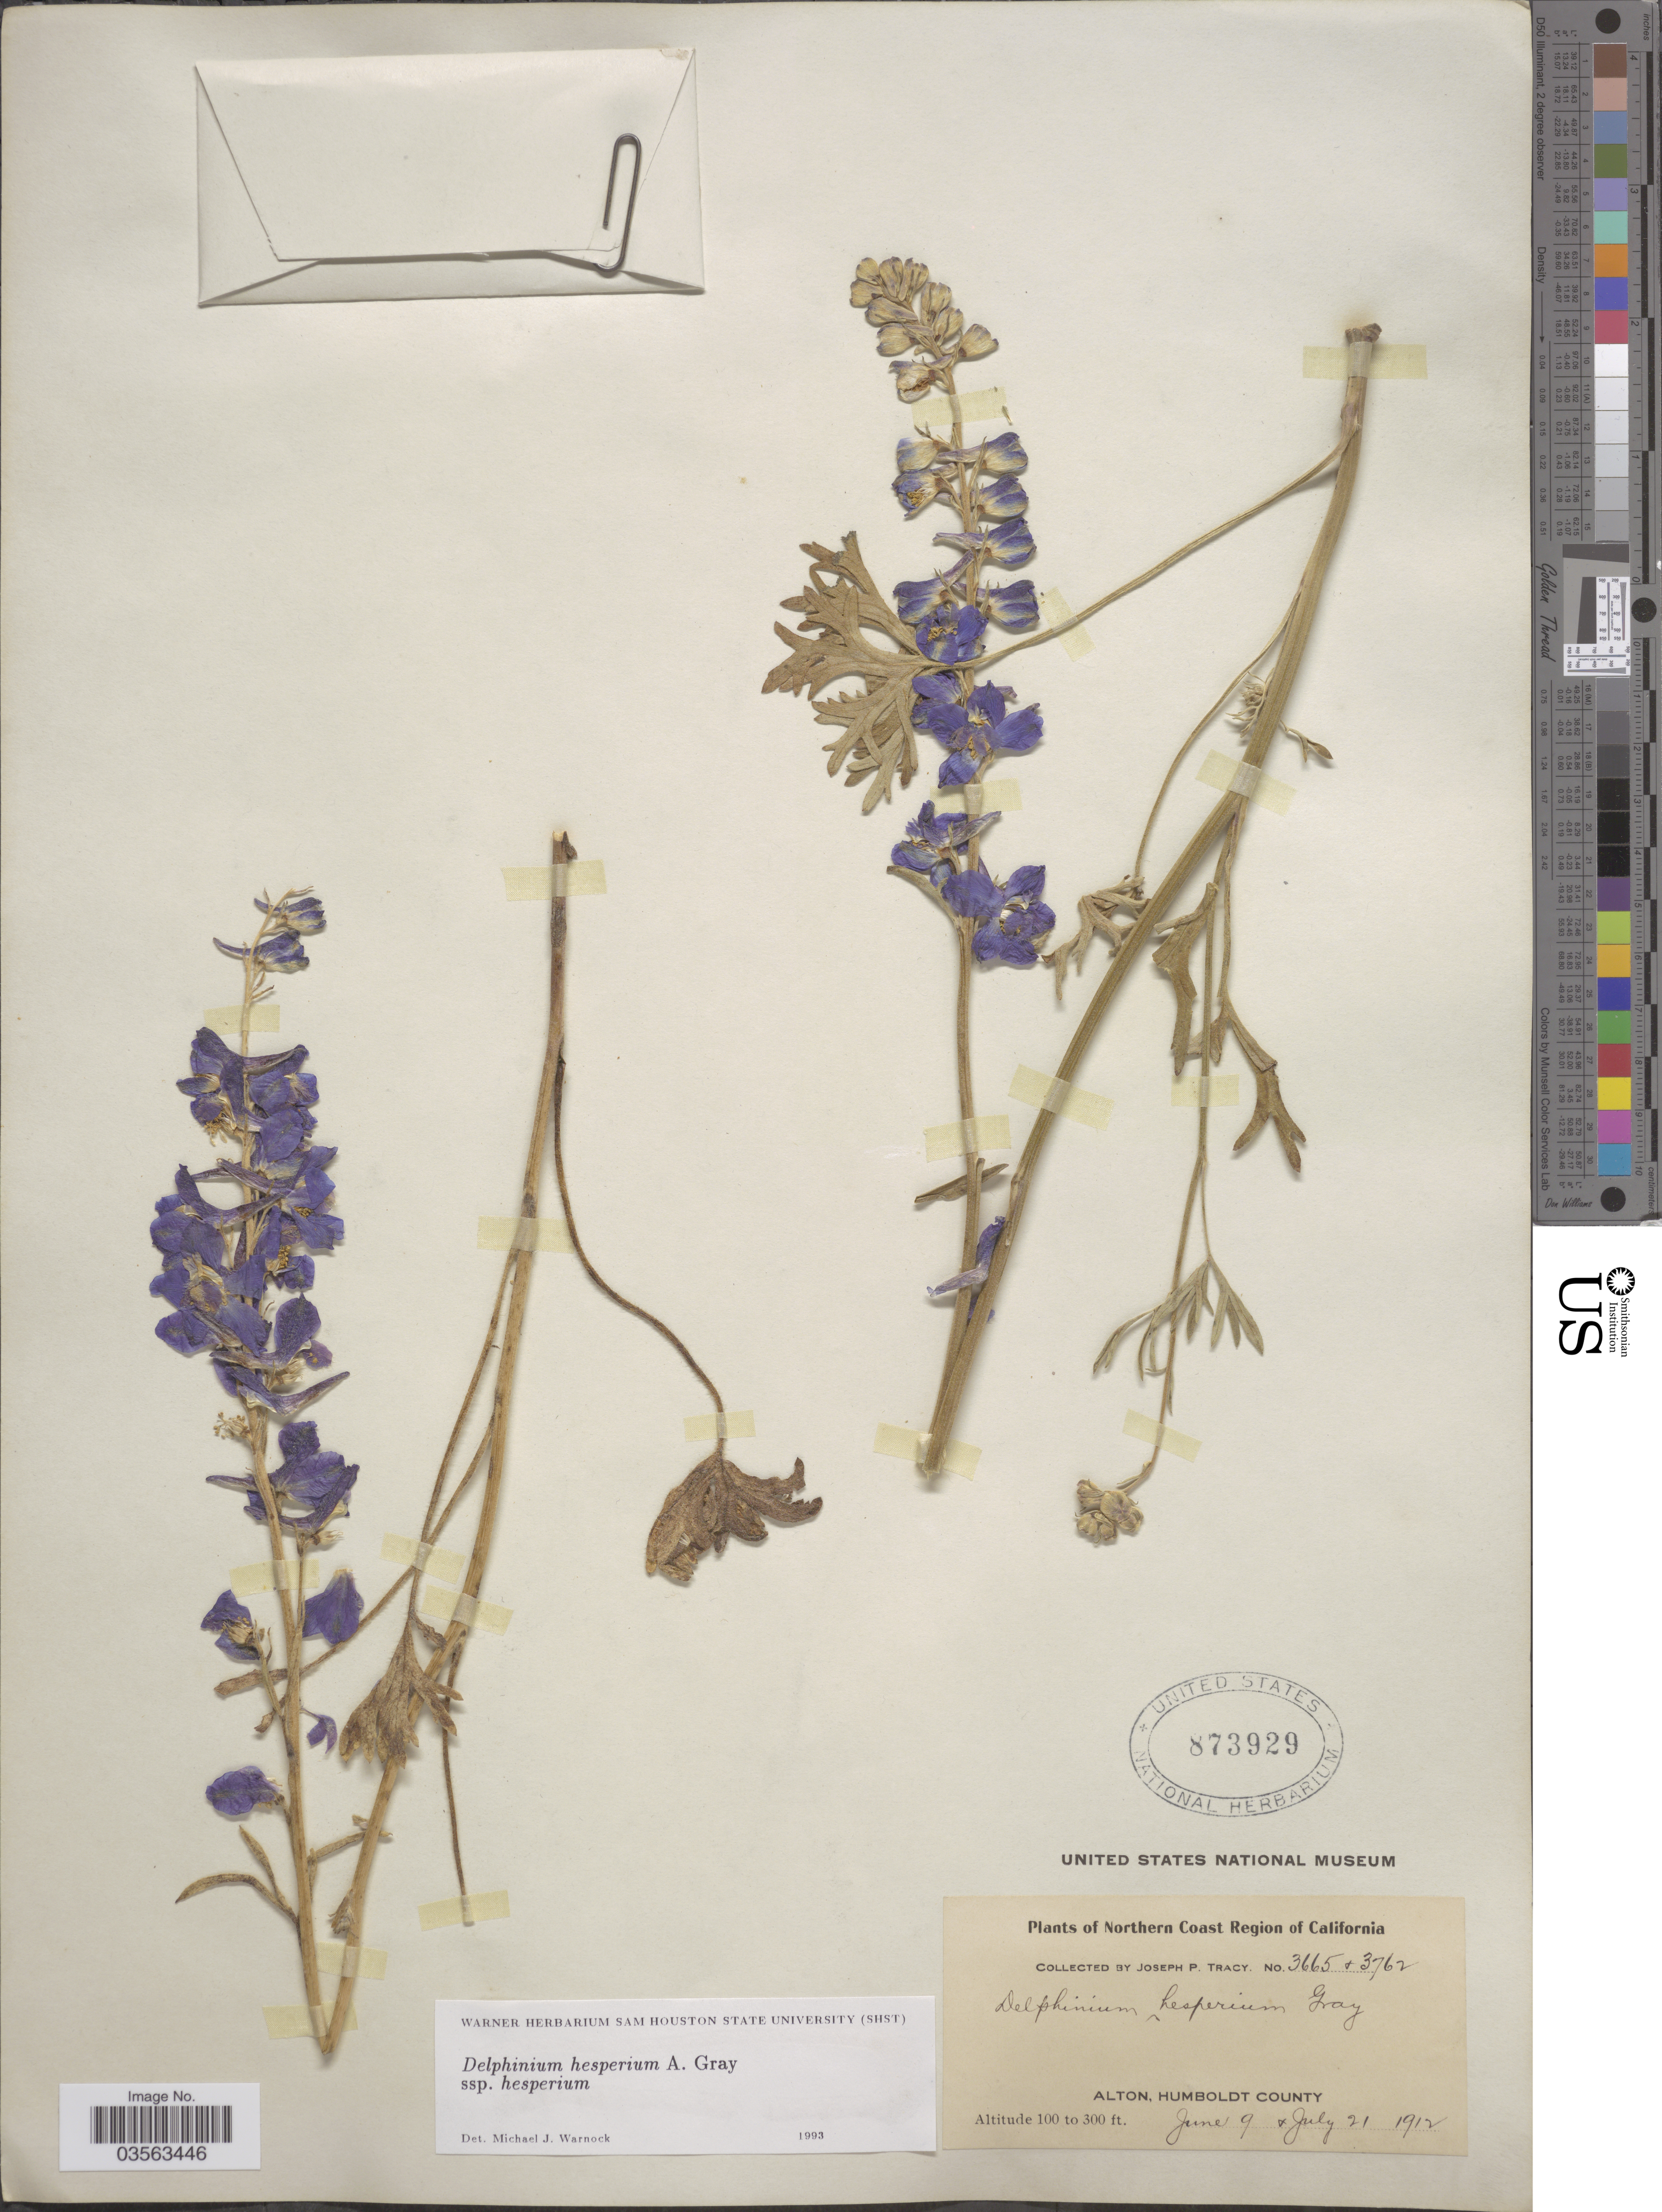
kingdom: Plantae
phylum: Tracheophyta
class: Magnoliopsida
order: Ranunculales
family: Ranunculaceae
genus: Delphinium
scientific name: Delphinium hesperium subsp. hesperium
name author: A. Gray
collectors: J. Tracy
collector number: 3665/3762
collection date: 1912-06-09/1912-07-21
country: United States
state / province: California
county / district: Humboldt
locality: Northern Coast Region of California. Alton, Humboldt County.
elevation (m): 30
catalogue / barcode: US 873929